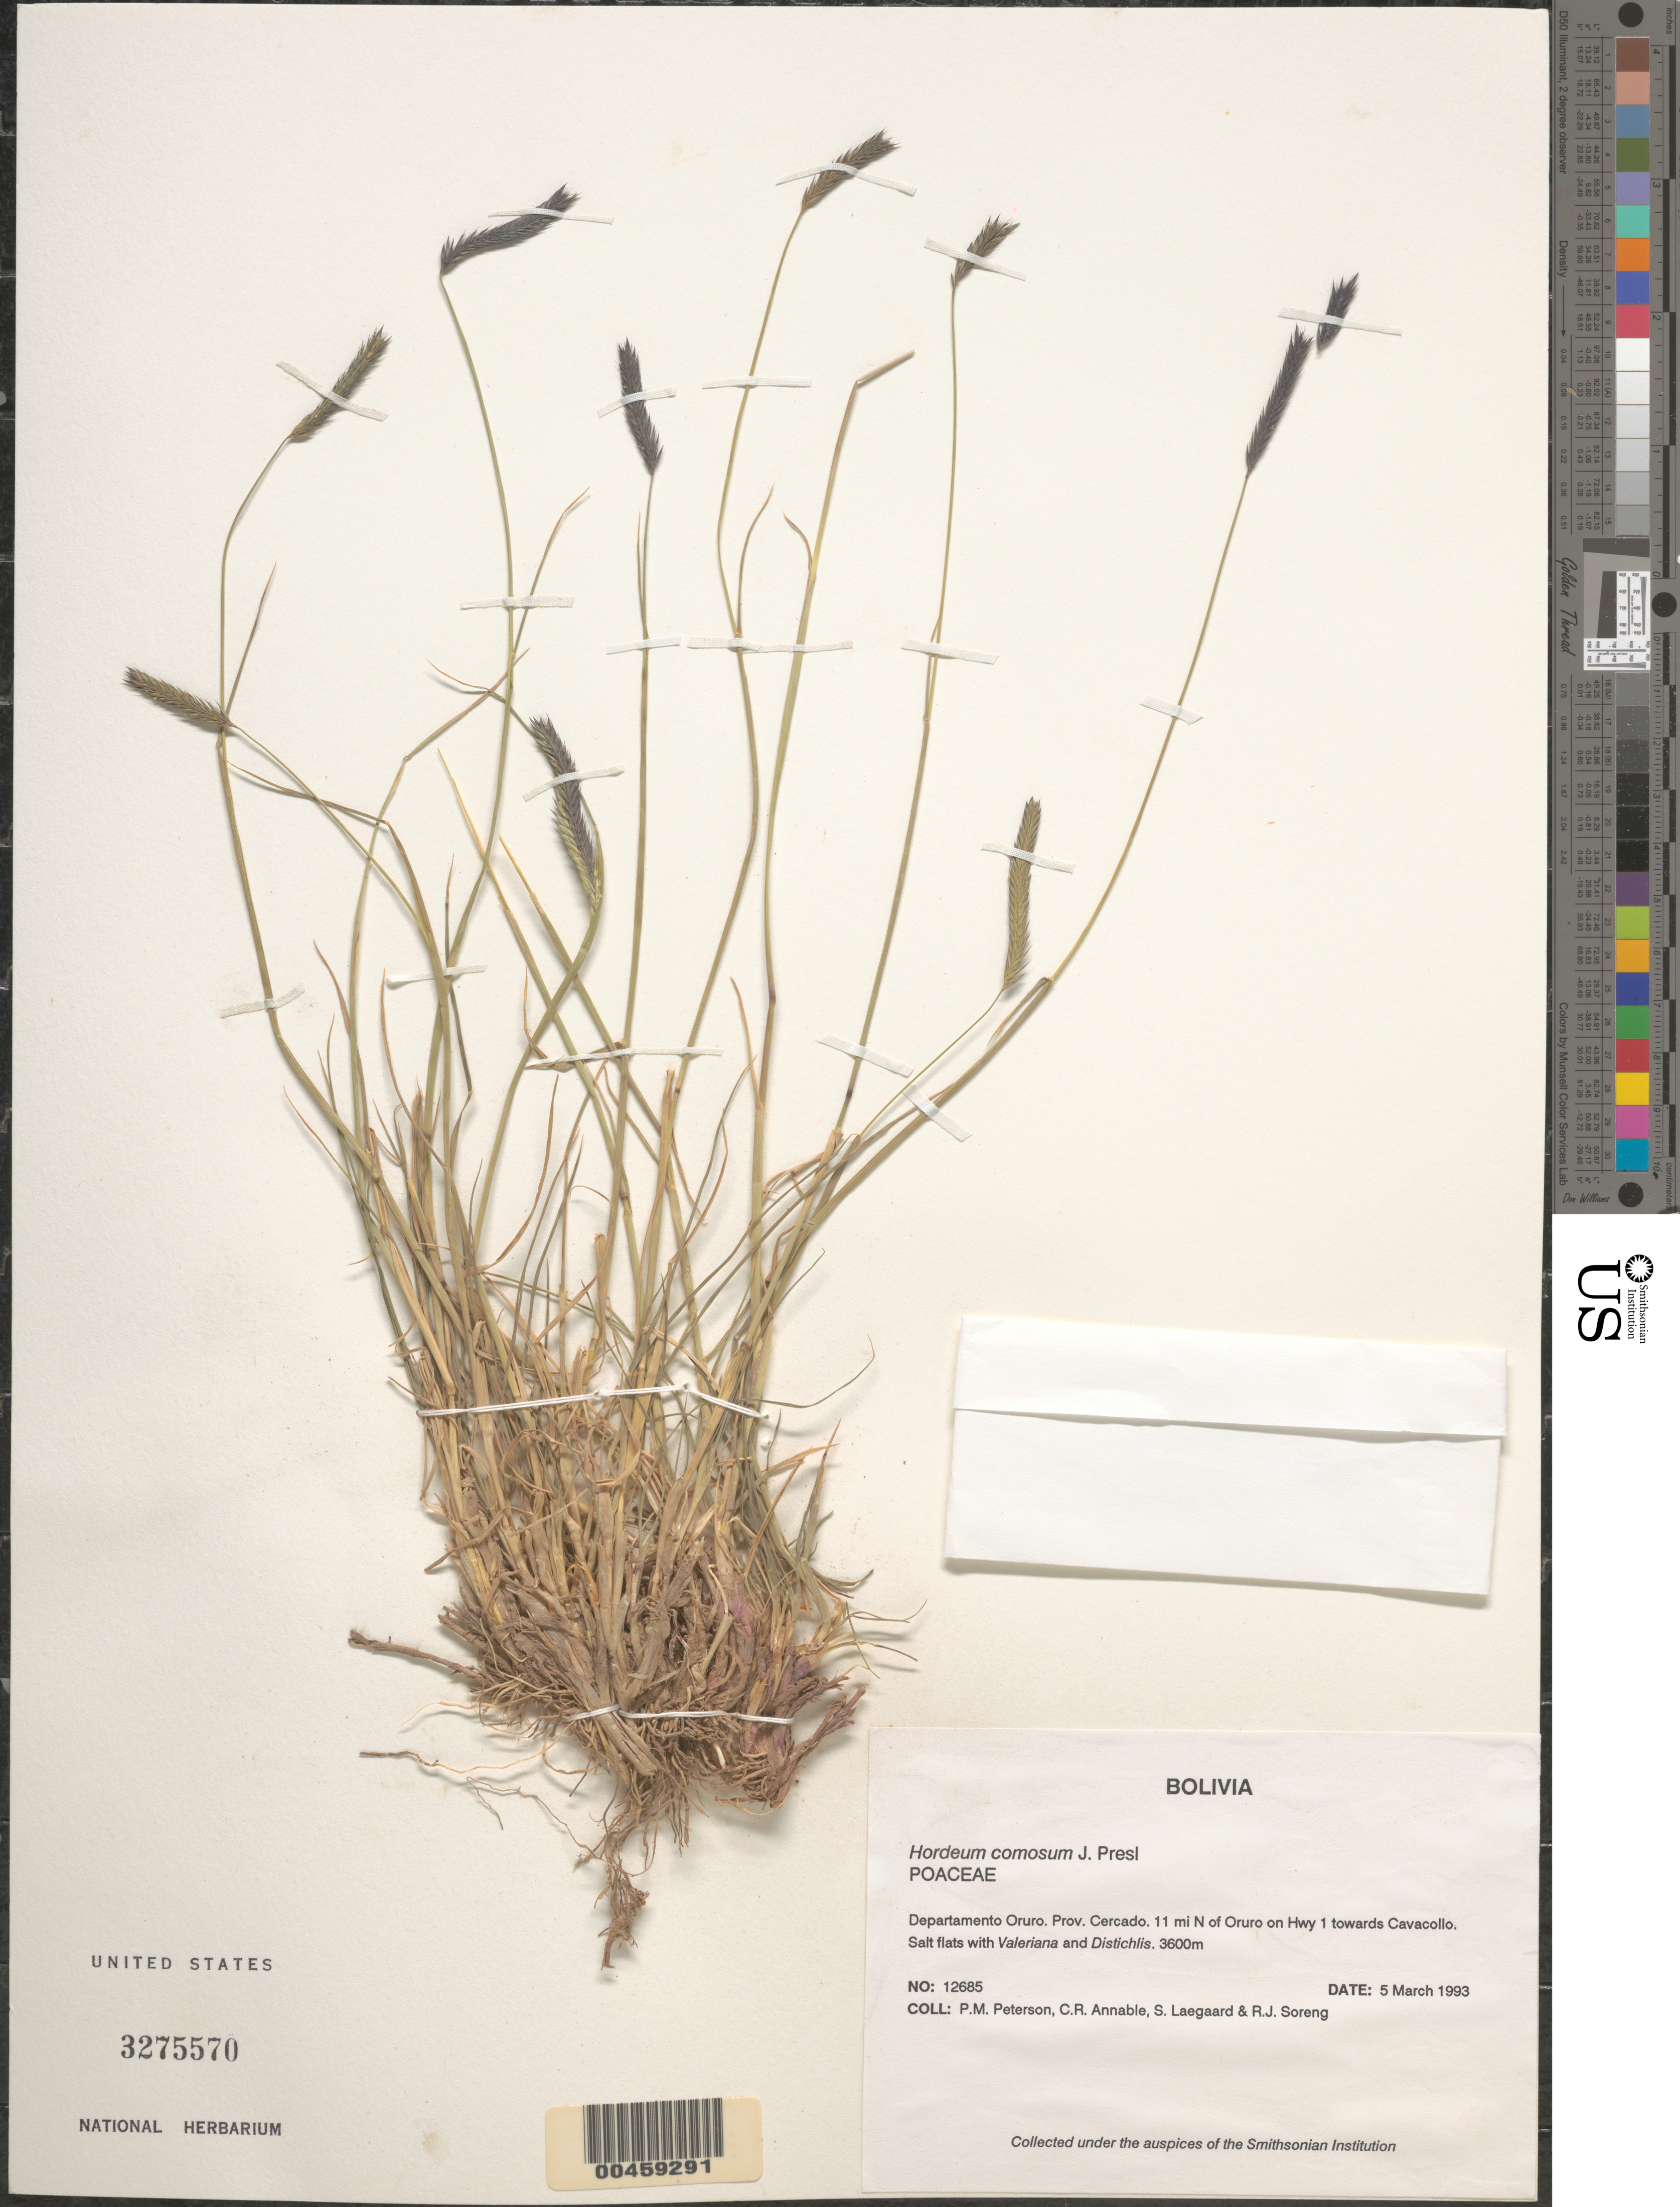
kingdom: Plantae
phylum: Tracheophyta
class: Liliopsida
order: Poales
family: Poaceae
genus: Hordeum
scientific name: Hordeum comosum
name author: J. Presl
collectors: P. M. Peterson, C. R. Annable, S. Lægaard & R. J. Soreng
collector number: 12685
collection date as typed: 05 Mar 1993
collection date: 1993-03-05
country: Bolivia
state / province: Oruro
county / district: Cercado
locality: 11 mi N of Oruro on Hwy 1 towards Cavacollo.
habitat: Salt flats with Valeriana and Distichlis.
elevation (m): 3600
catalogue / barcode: US 3275570